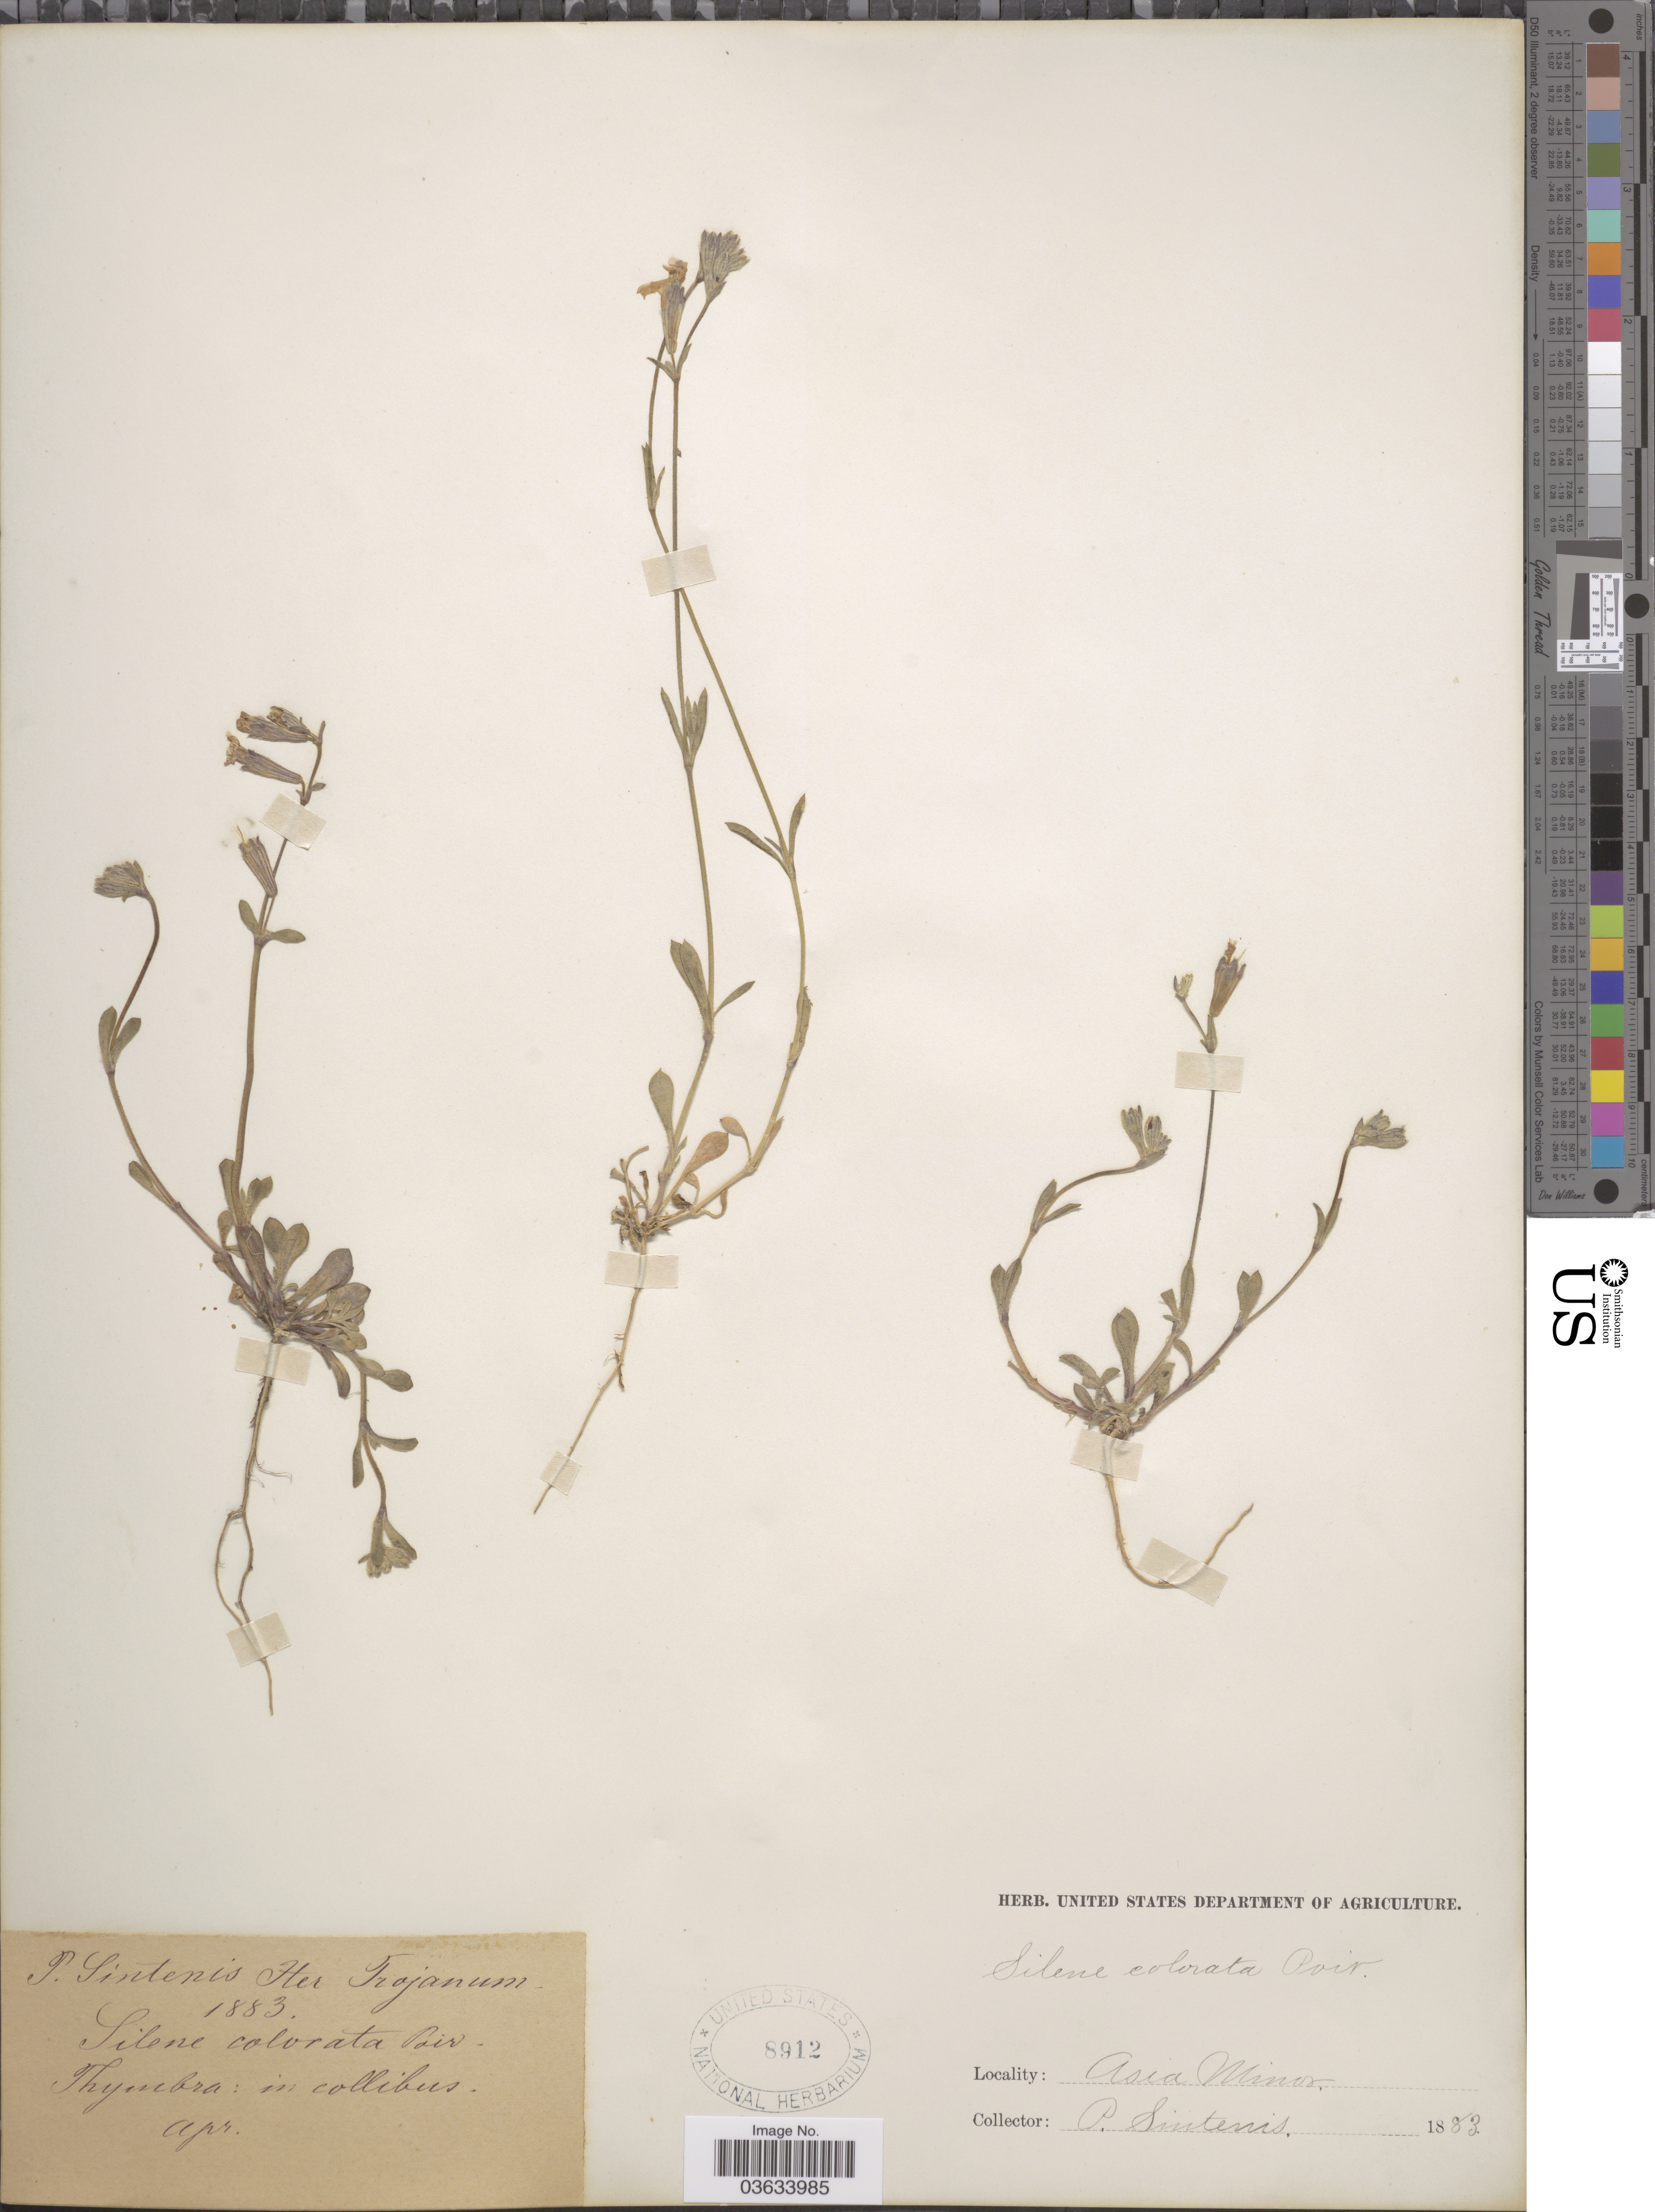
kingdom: Plantae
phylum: Tracheophyta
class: Magnoliopsida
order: Caryophyllales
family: Caryophyllaceae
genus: Silene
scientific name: Silene colorata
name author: Poir.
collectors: P. Sintenis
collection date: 1883-04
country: Turkey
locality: Asia Minor. Iter Trojanum. Thymbra.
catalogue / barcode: US 8912